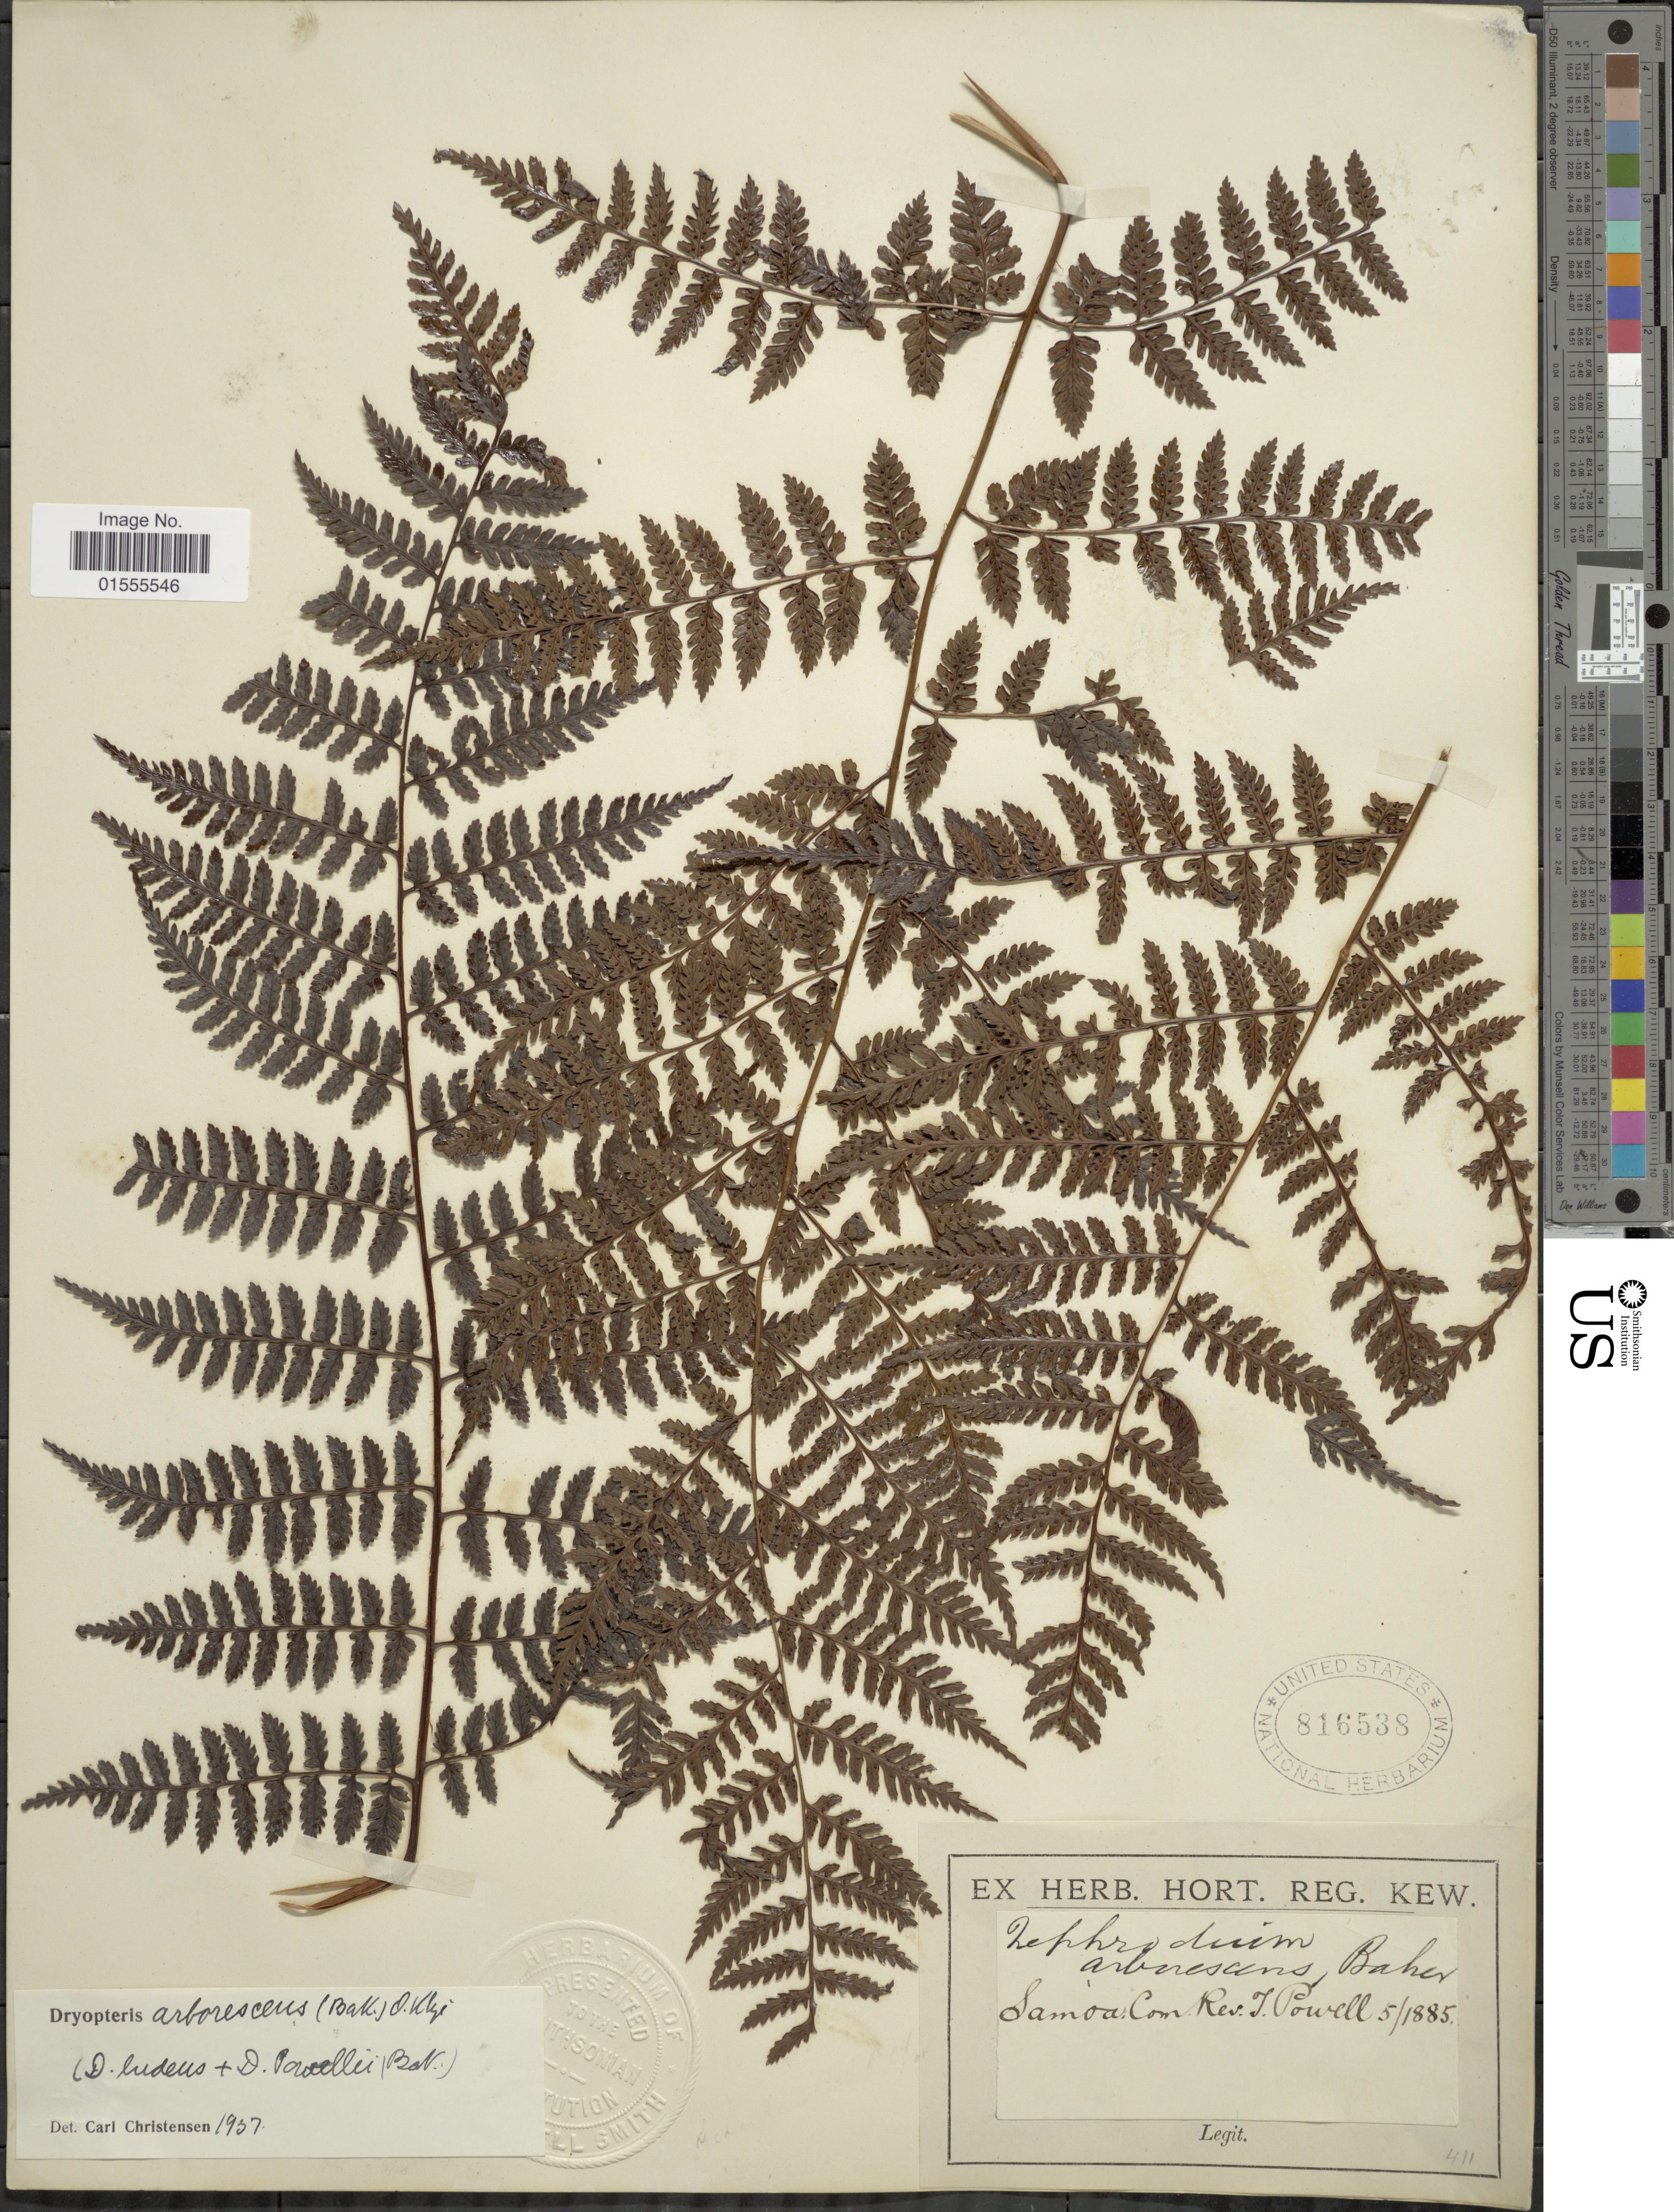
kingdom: Plantae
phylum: Tracheophyta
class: Polypodiopsida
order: Polypodiales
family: Dryopteridaceae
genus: Dryopteris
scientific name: Dryopteris arborescens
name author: Kuntze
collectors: J. F. Cowell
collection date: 1885-05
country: American Samoa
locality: Samoa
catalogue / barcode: US 816538